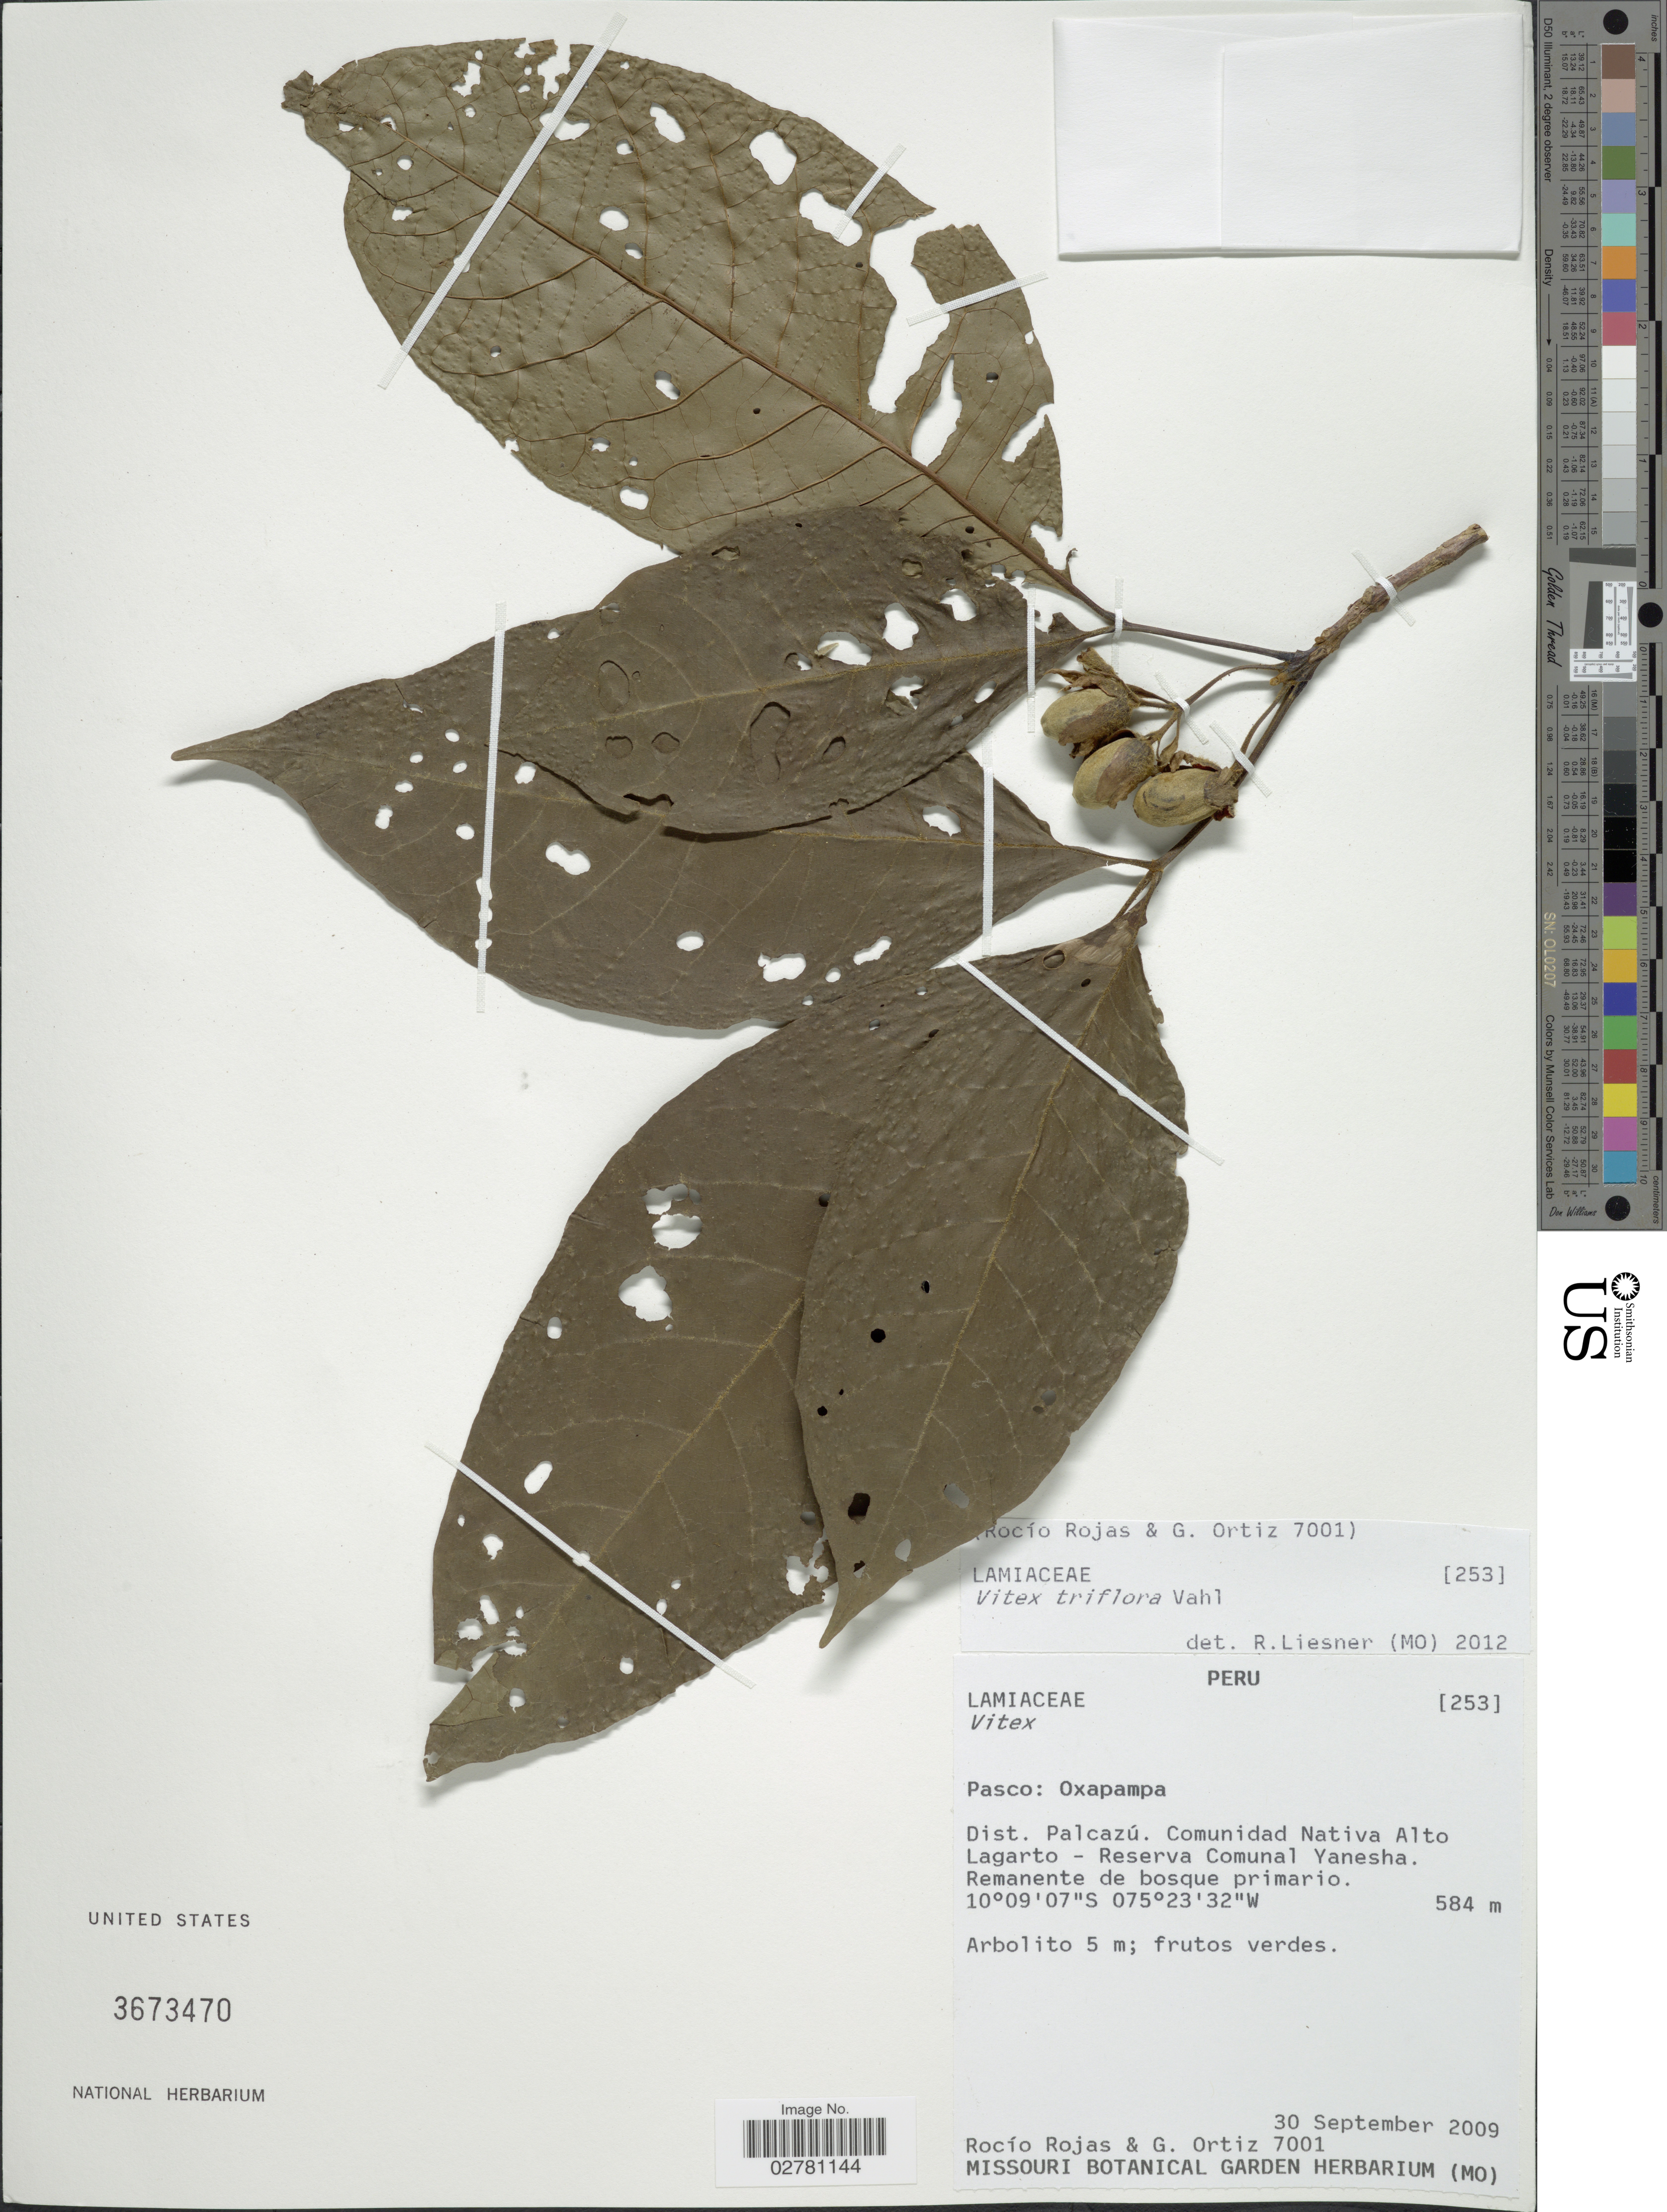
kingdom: Plantae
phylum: Tracheophyta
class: Magnoliopsida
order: Lamiales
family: Lamiaceae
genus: Vitex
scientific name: Vitex triflora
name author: Vahl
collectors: R. Rojas & G. Ortiz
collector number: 7001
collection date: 2009-09-30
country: Peru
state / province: Pasco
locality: Oxapampa. Dist. Palcazú. Comunidad Nativa Alto Lagarto - Reserva Comunal Yanesha.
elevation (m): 584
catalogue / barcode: US 3673470